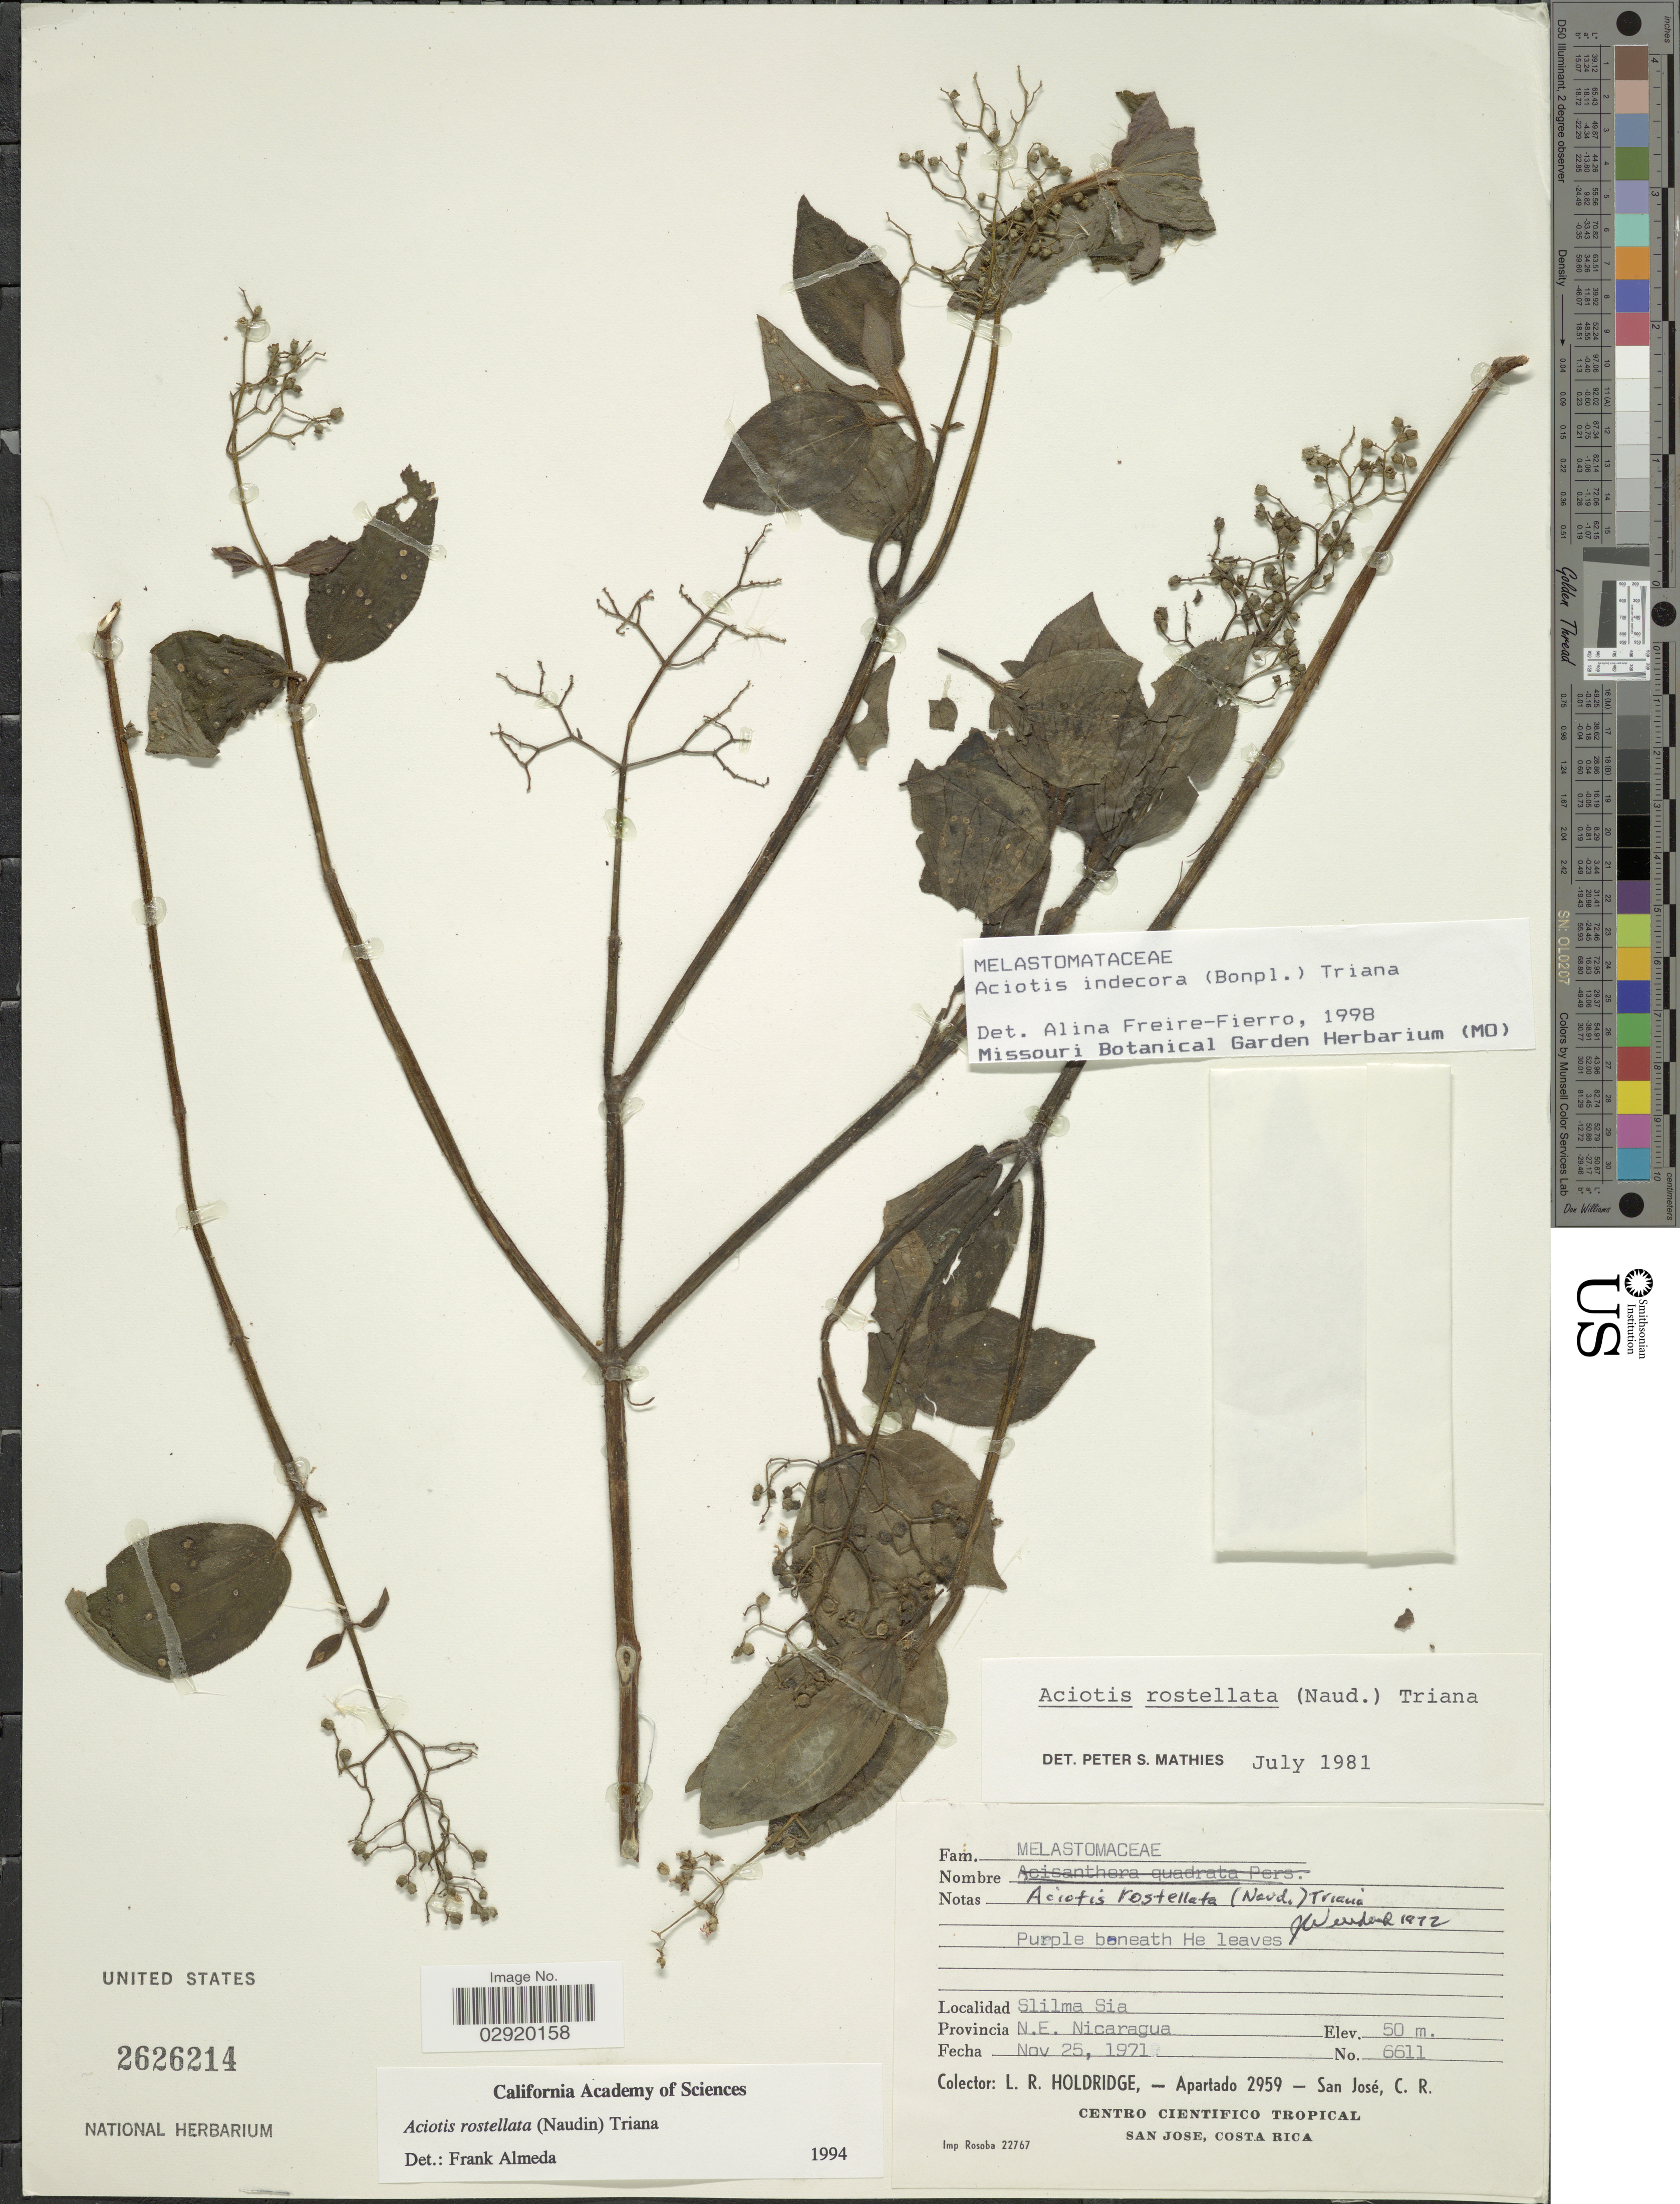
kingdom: Plantae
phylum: Tracheophyta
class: Magnoliopsida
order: Myrtales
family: Melastomataceae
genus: Aciotis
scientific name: Aciotis indecora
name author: (Bonpl.) Triana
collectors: L. Holdridge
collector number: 6611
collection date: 1971-11-25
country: Nicaragua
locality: Slilma Sia.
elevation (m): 50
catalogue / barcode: US 2626214